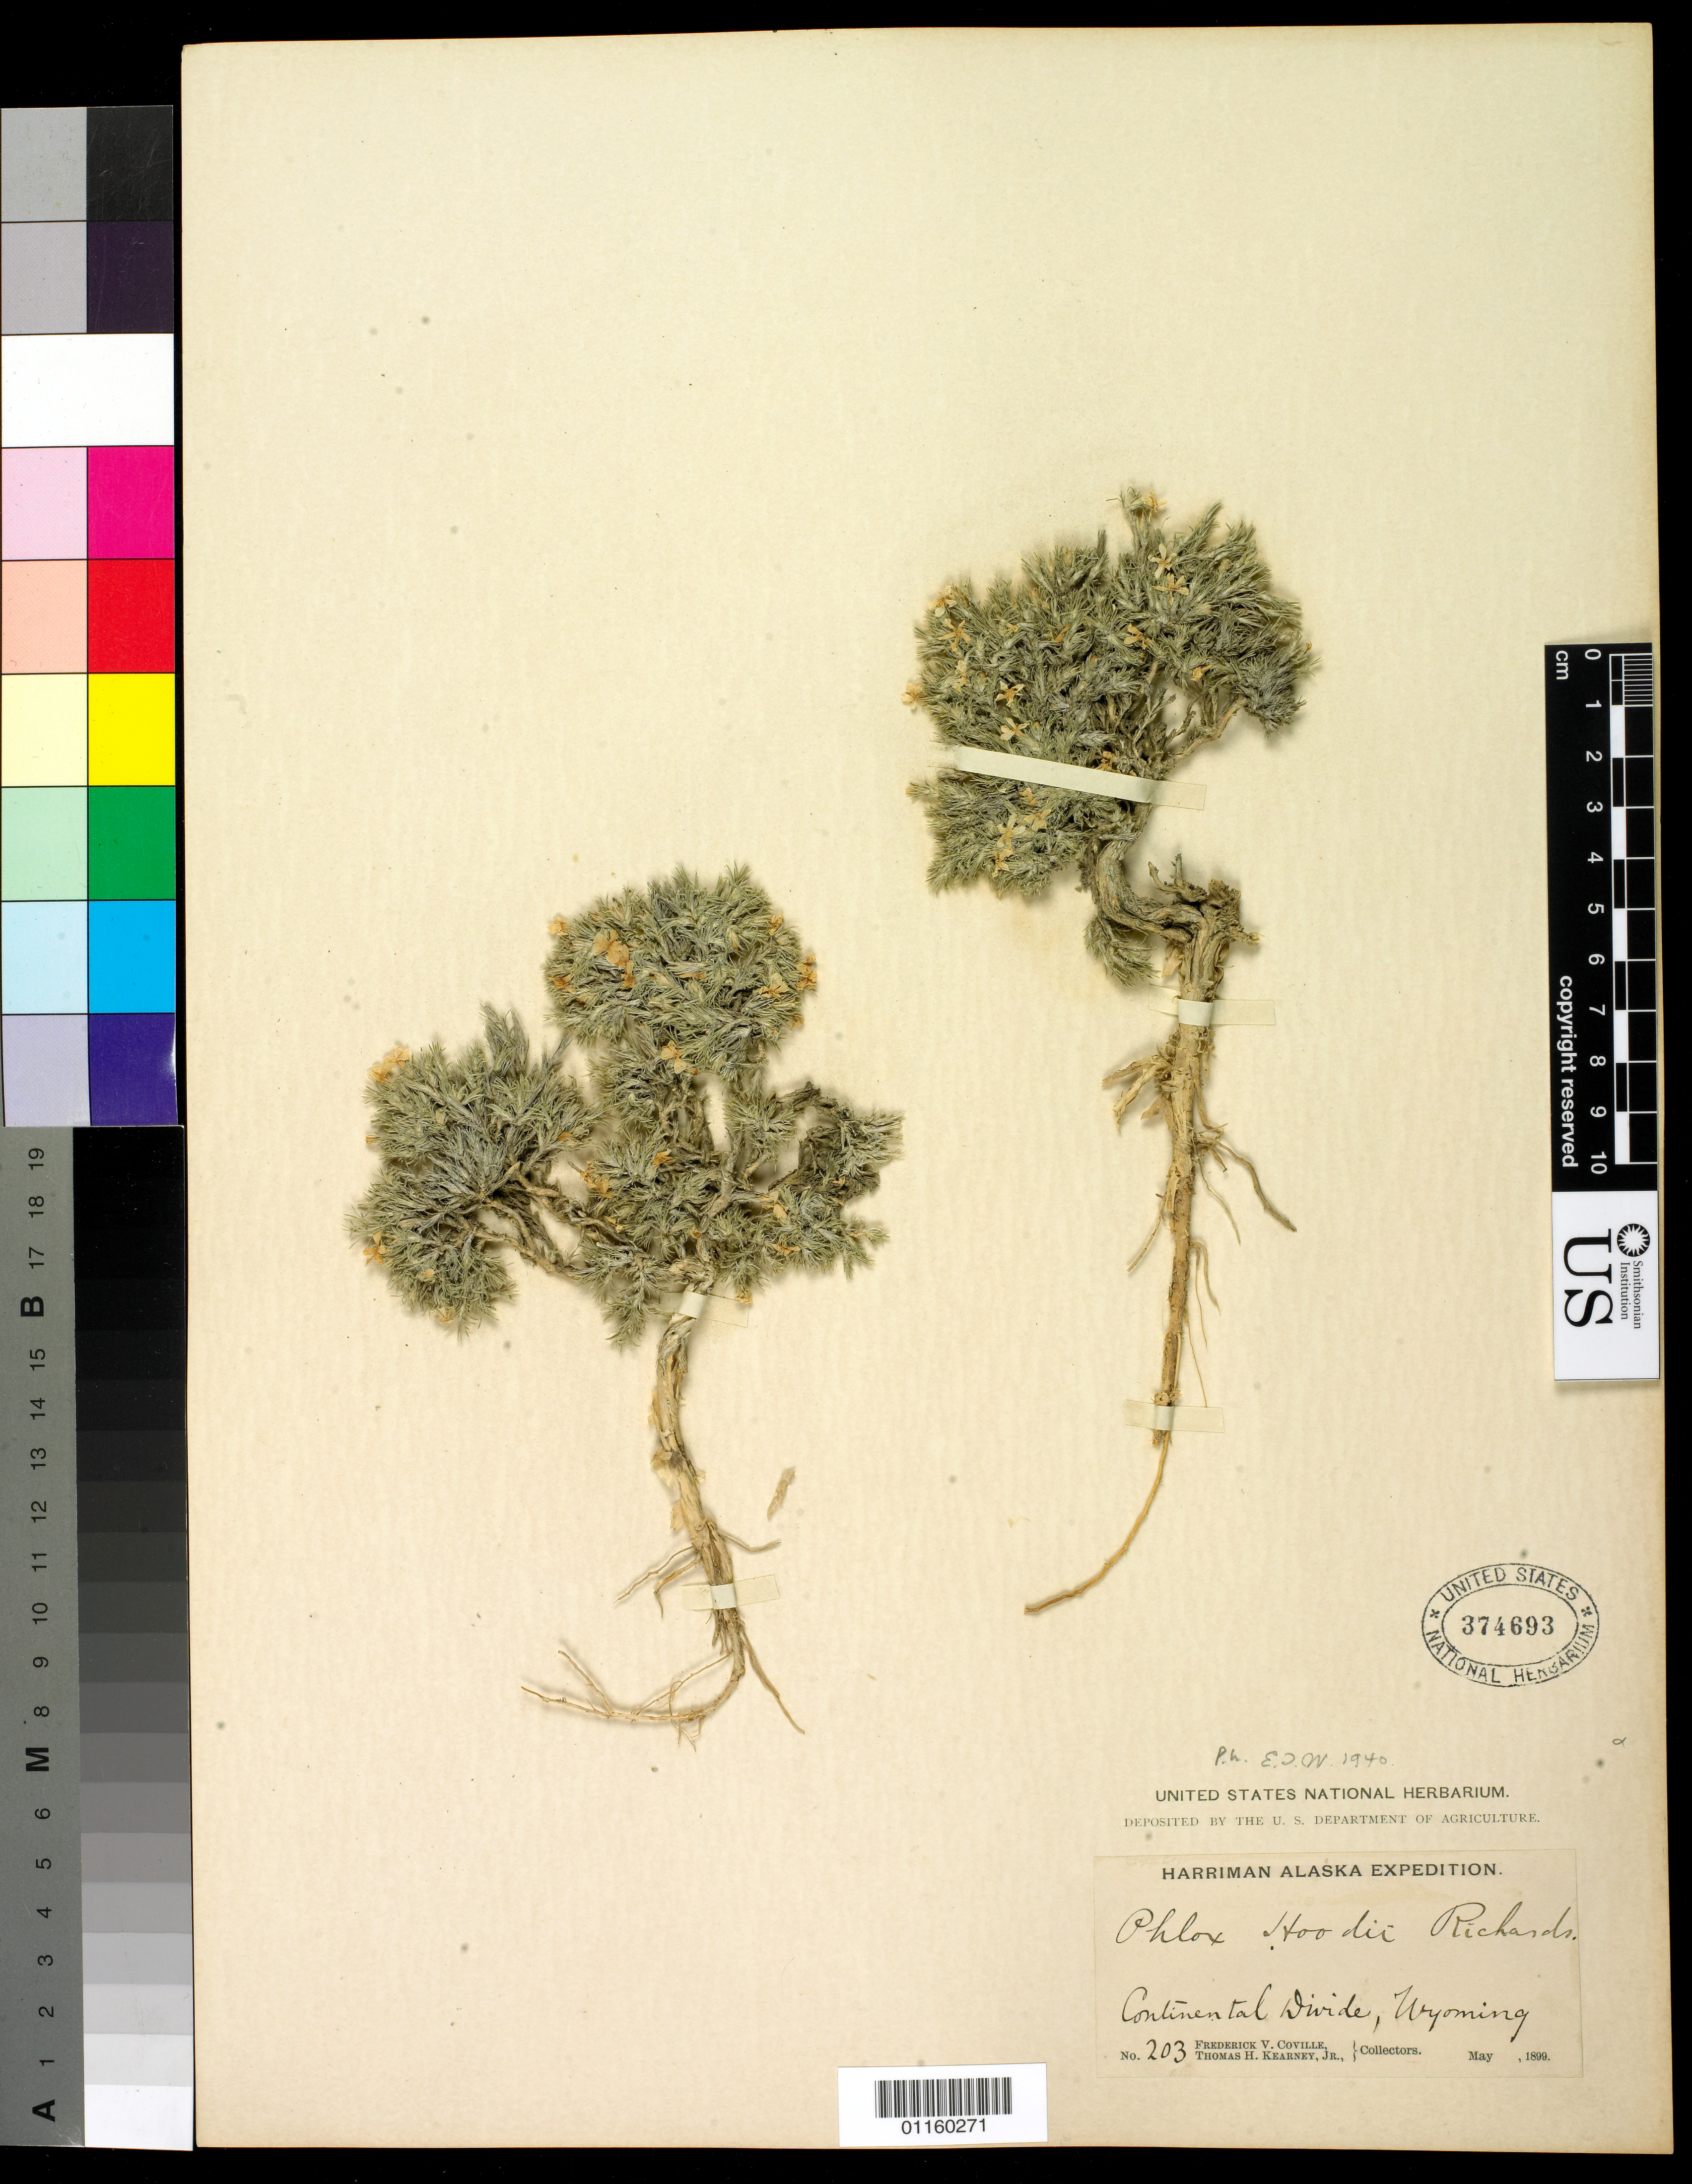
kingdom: Plantae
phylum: Tracheophyta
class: Magnoliopsida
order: Ericales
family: Polemoniaceae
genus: Phlox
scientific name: Phlox hoodii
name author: Richardson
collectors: F. V. Coville & T. H. Kearney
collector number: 203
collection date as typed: May 1899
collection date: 1899-05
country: United States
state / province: Wyoming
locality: Continental Divide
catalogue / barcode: US 374693